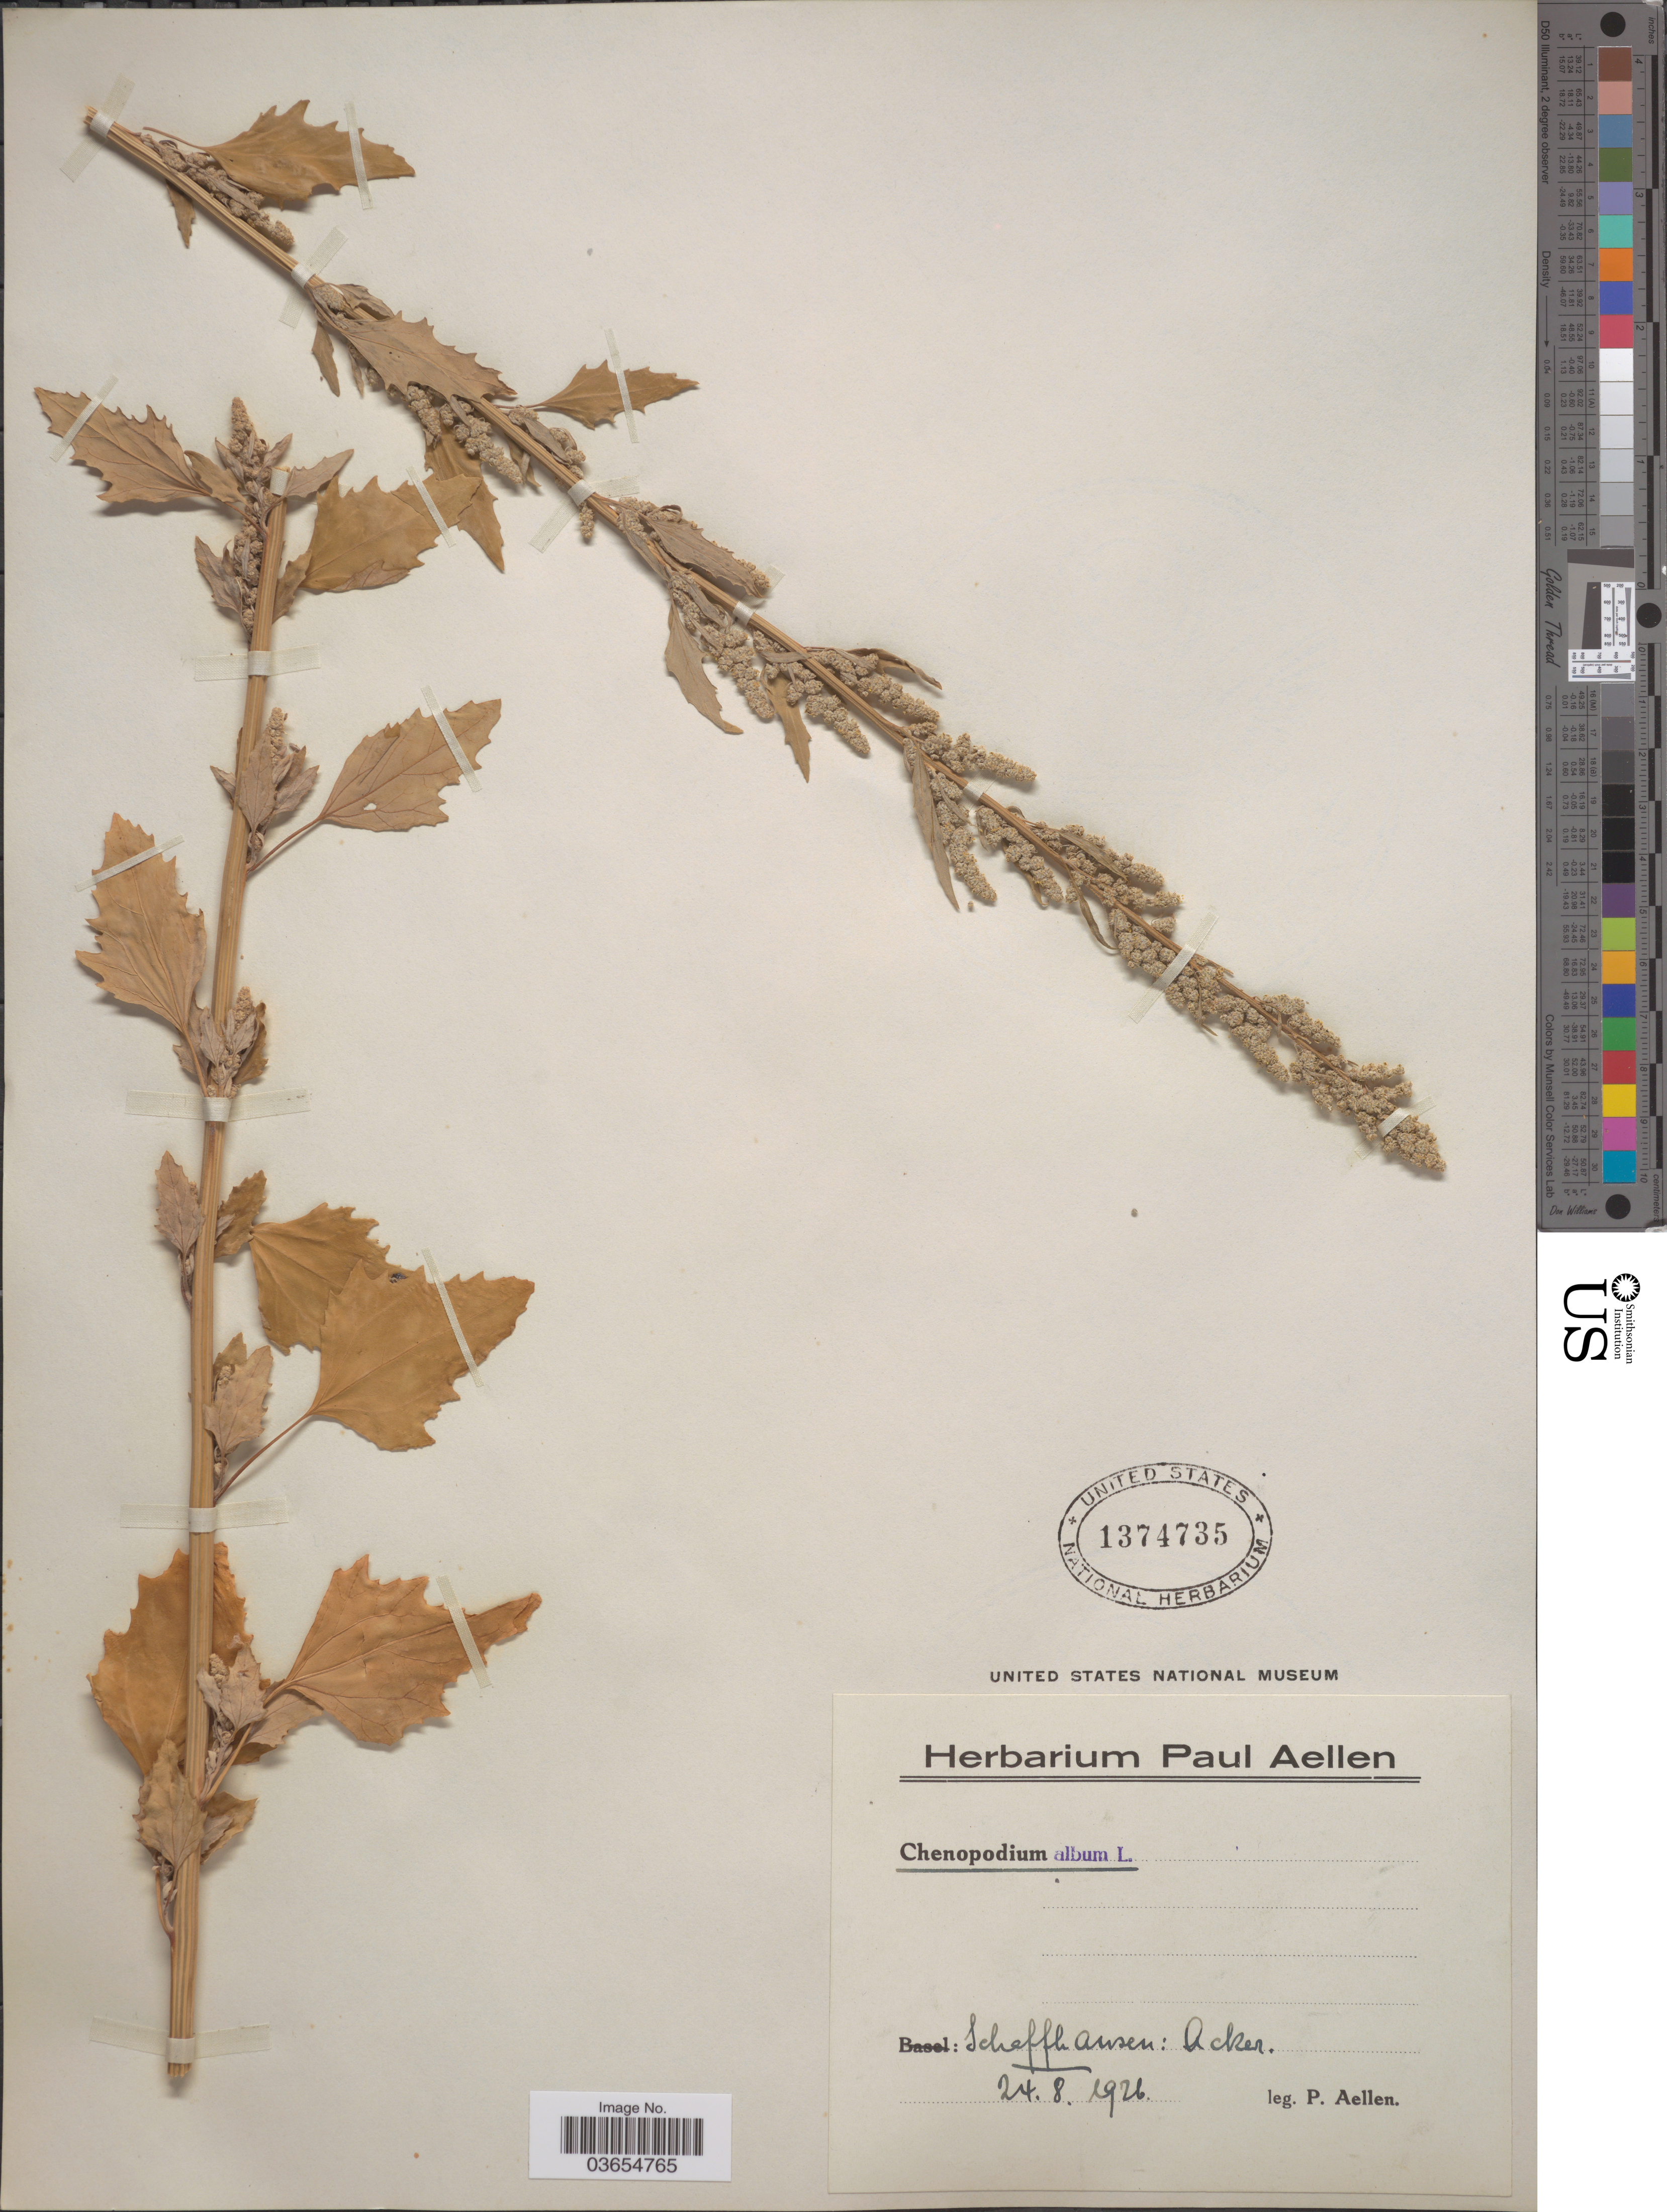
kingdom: Plantae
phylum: Tracheophyta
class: Magnoliopsida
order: Caryophyllales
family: Amaranthaceae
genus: Chenopodium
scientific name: Chenopodium album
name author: L.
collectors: P. Aellen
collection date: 1926-08-24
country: Switzerland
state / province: Schaffhausen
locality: Acker.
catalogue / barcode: US 1374735